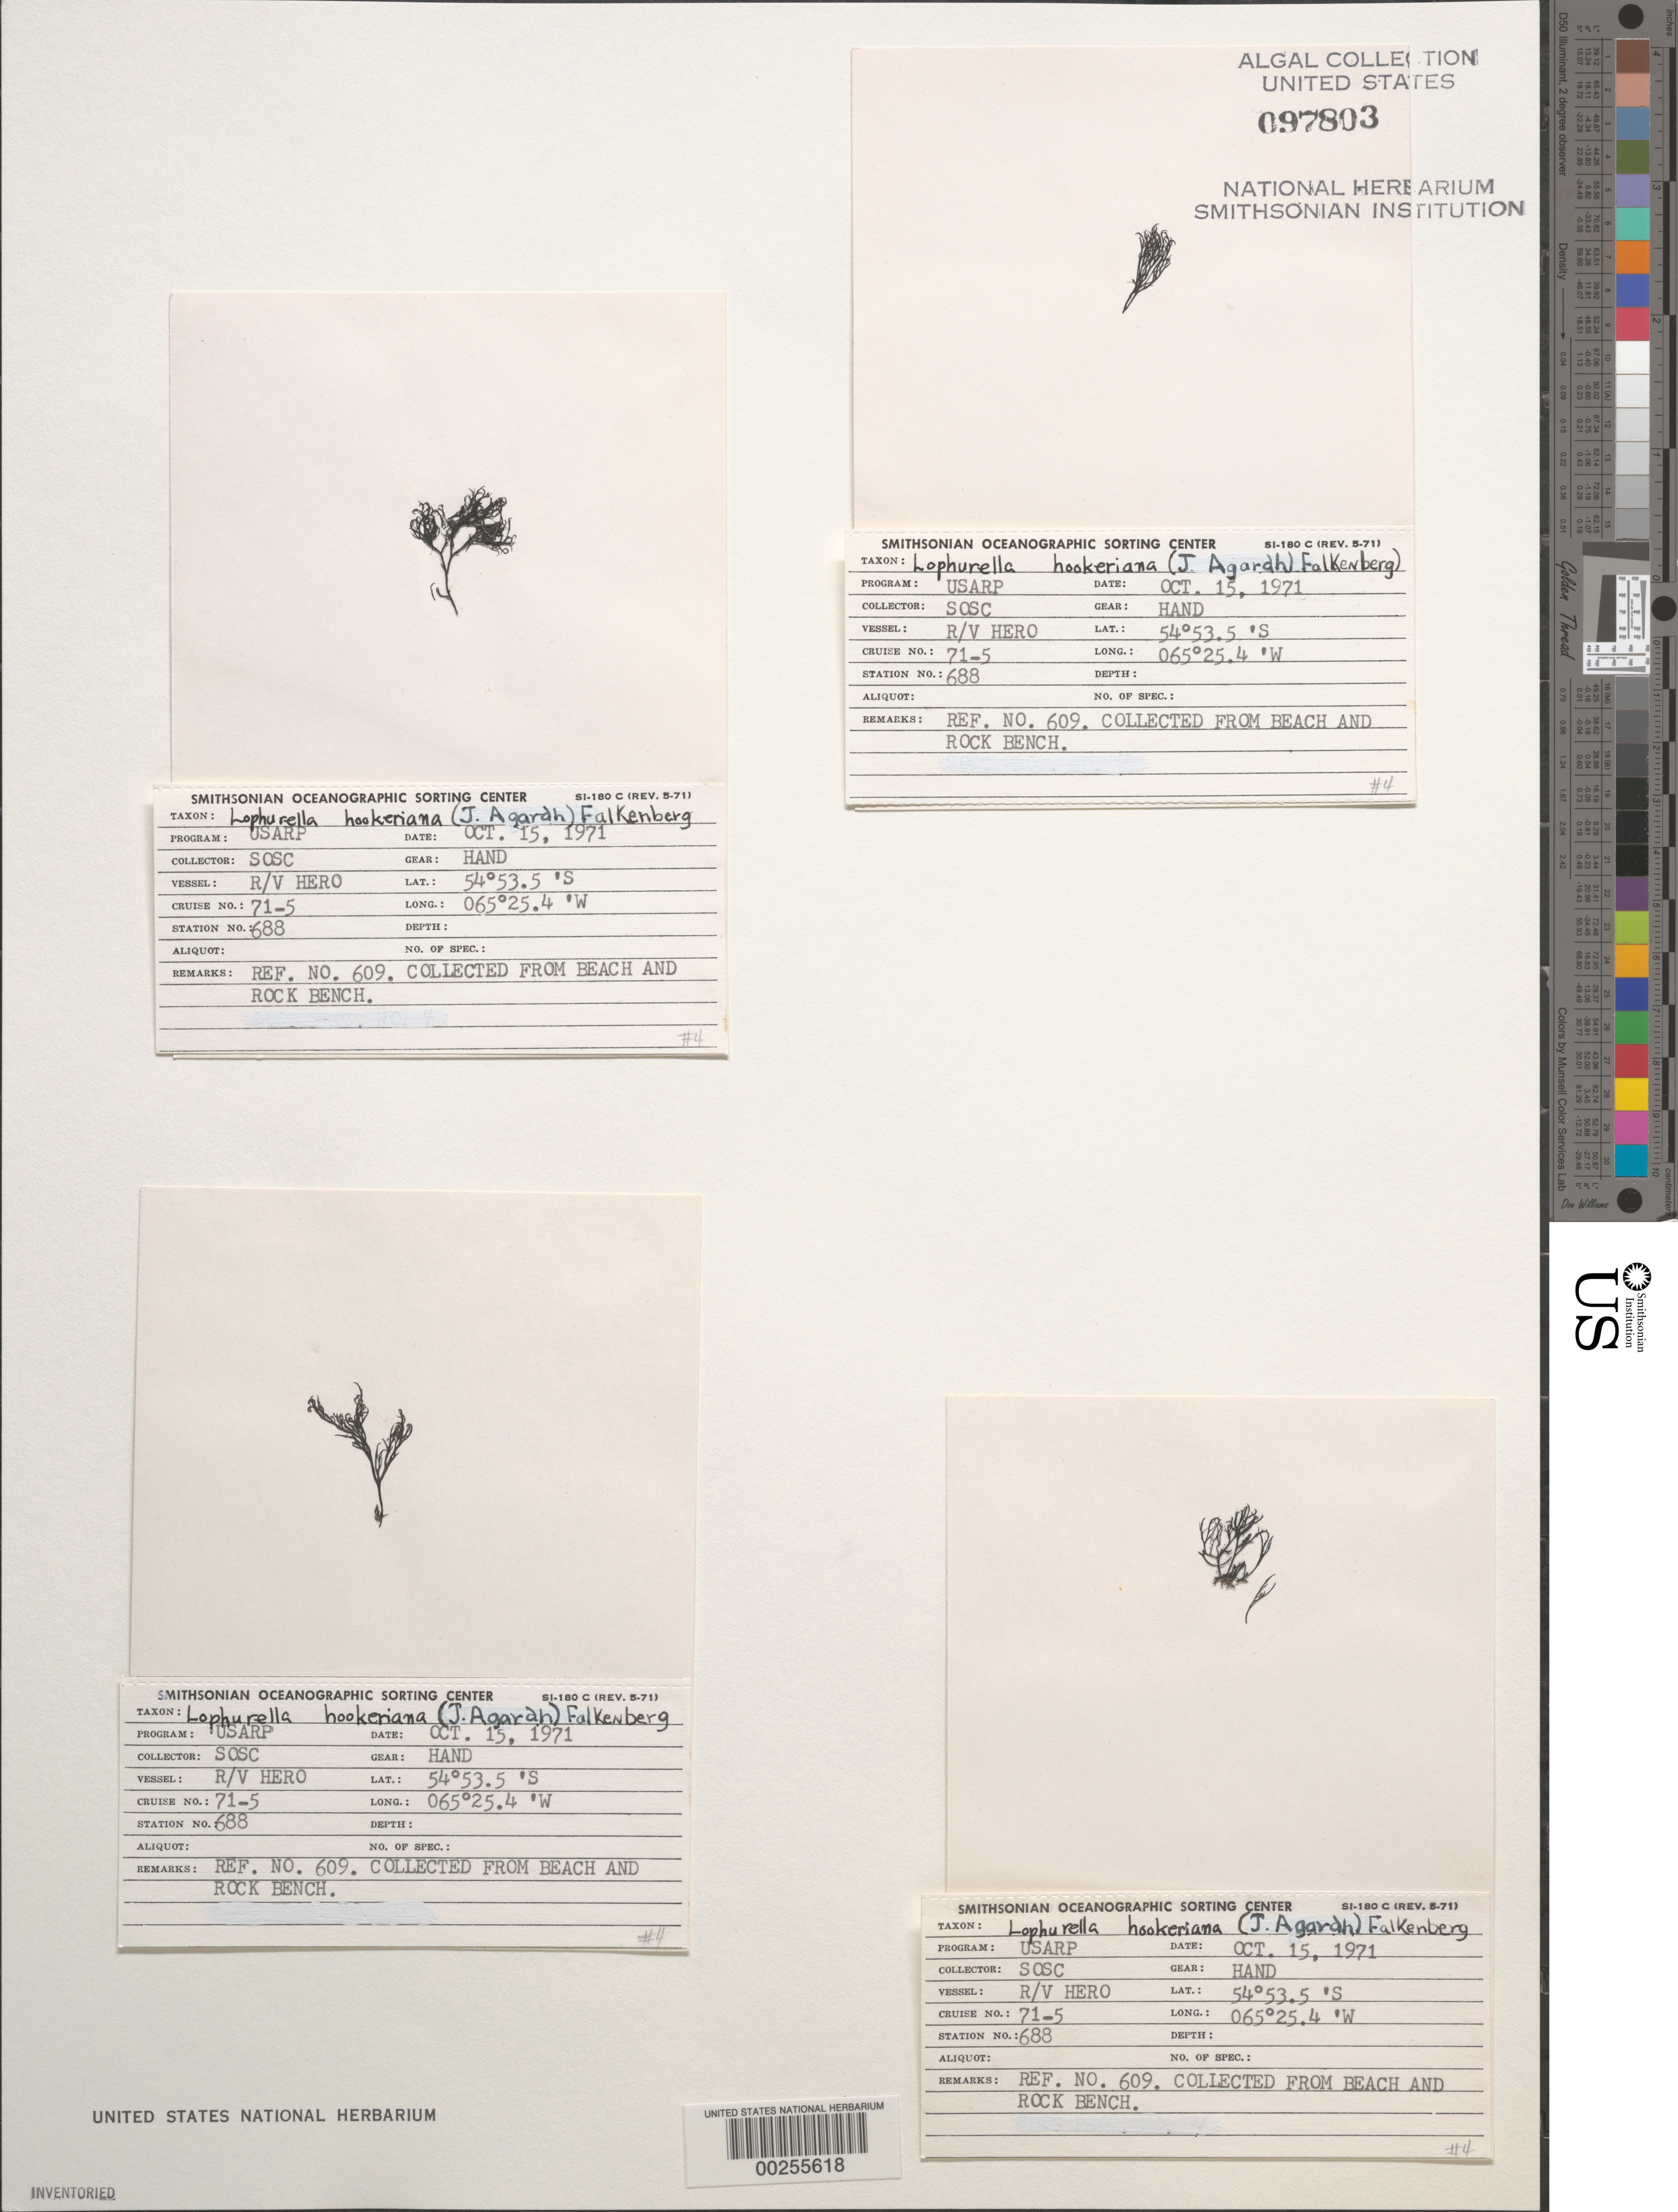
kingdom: Plantae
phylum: Rhodophyta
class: Florideophyceae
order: Ceramiales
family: Rhodomelaceae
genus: Lophurella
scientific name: Lophurella hookeriana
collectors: SOSC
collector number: Station 688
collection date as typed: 15 Oct 1971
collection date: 1971-10-15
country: Argentina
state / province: Tierra del Fuego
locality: Tierra del Fuego, near Isla de los Estados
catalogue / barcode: US 97803